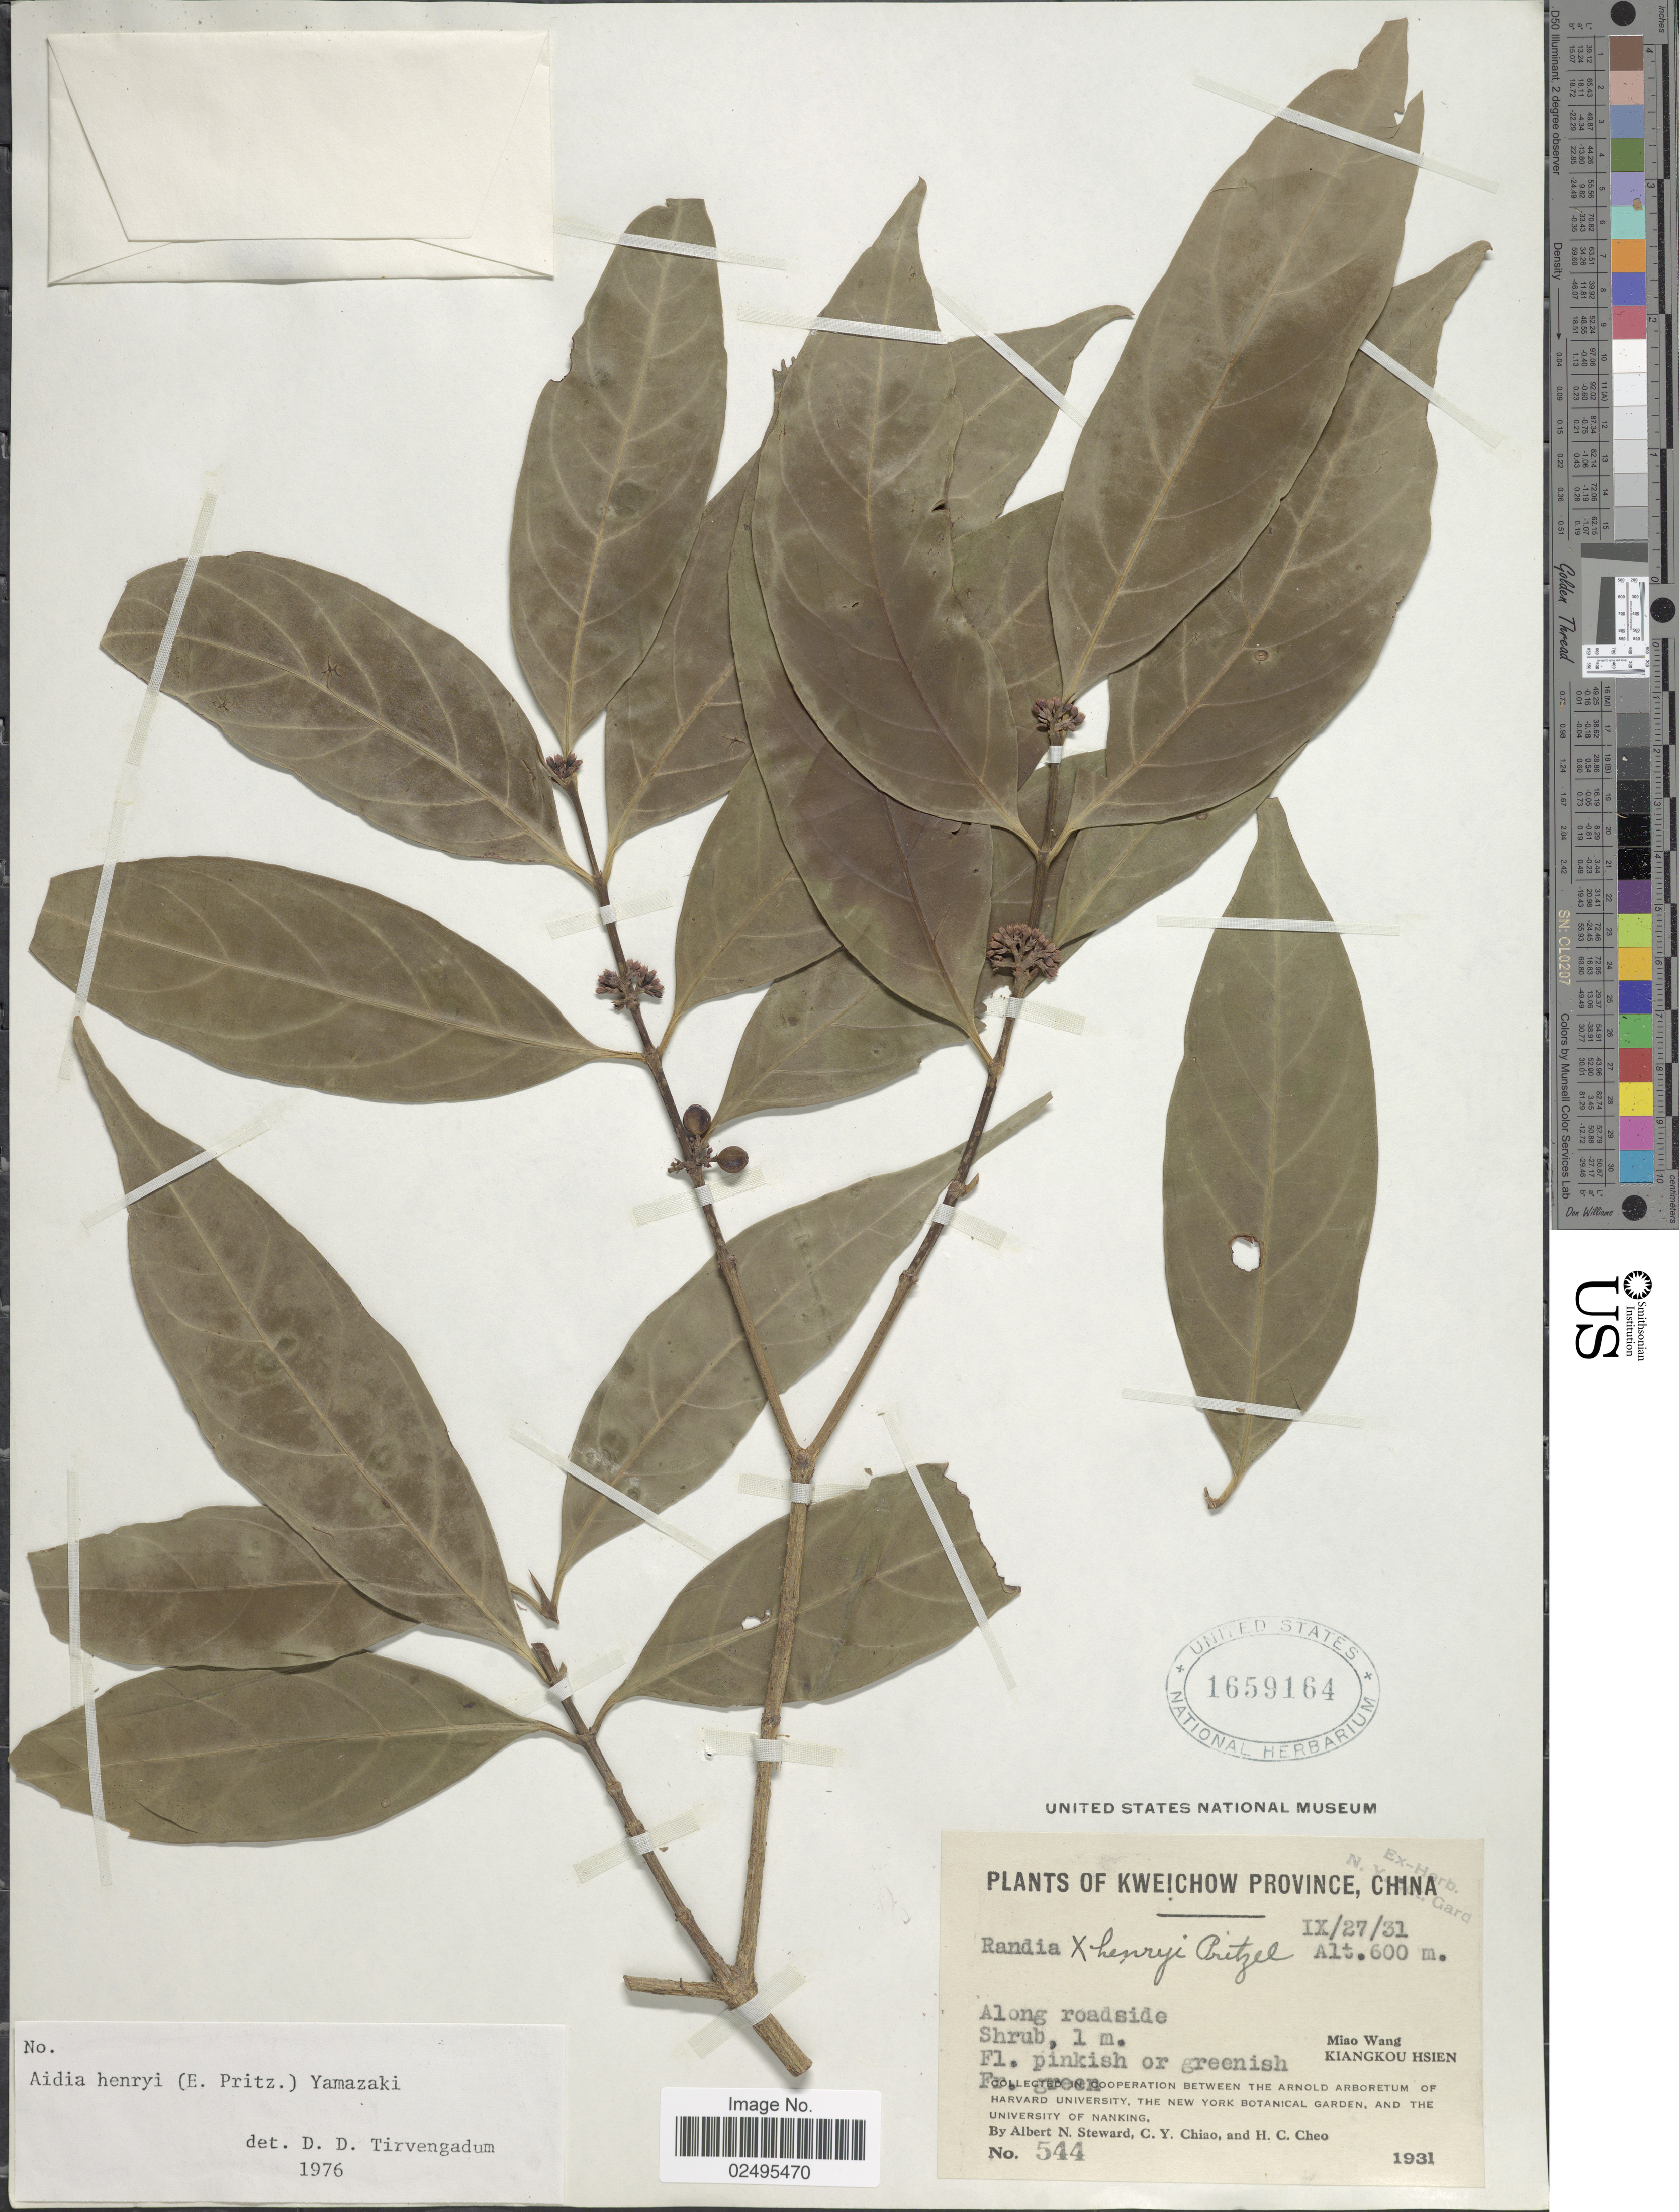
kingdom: Plantae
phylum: Tracheophyta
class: Magnoliopsida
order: Gentianales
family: Rubiaceae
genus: Aidia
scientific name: Aidia henryi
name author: (E. Pritz.) T. Yamaz.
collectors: A. N. Steward, C. Y. Chiao & H. Cheo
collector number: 544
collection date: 1931-09-27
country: China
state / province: Guizhou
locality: Kweichow Province, along roadside, Miao Wang, Kiangkou Hsien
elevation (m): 600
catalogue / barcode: US 1659164